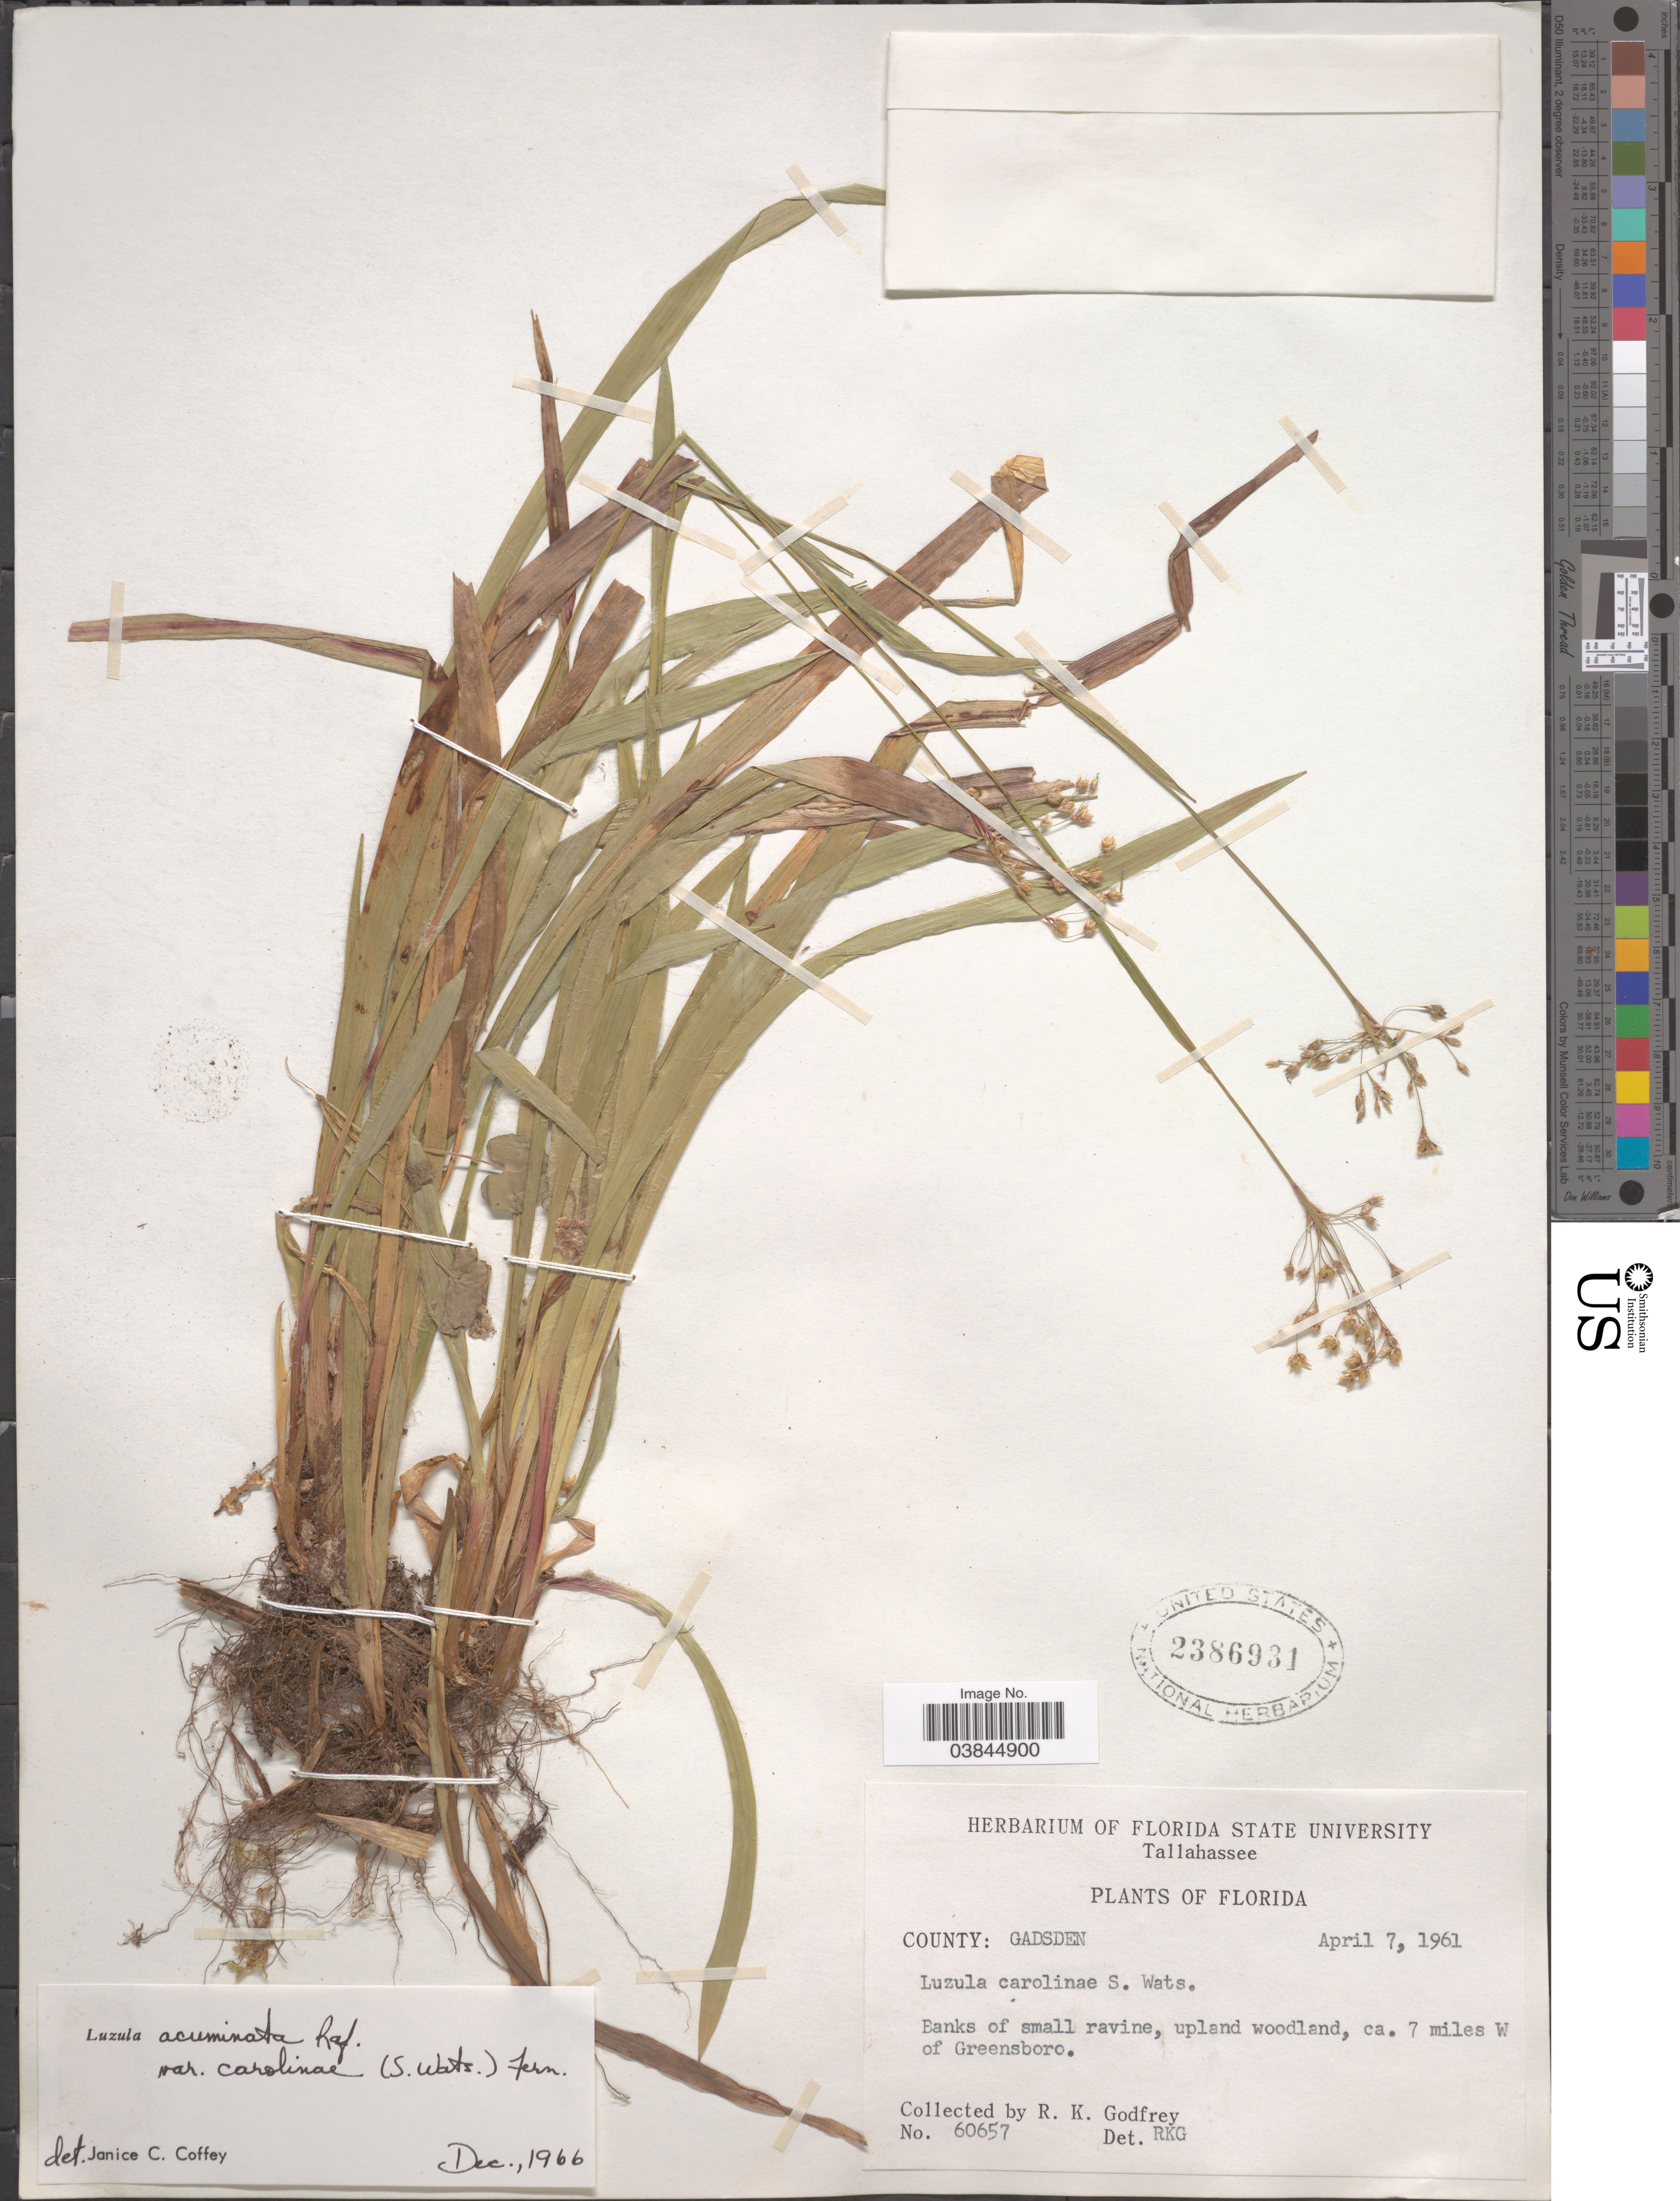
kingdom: Plantae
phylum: Tracheophyta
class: Liliopsida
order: Poales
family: Juncaceae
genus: Luzula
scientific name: Luzula acuminata var. carolinae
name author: (S. Watson) Fernald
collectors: R. K. Godfrey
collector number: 60657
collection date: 1961-04-07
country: United States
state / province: Florida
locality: Tallahassee. County: Gadsden. Ca. 7 miles of Greensboro.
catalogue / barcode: US 2386931